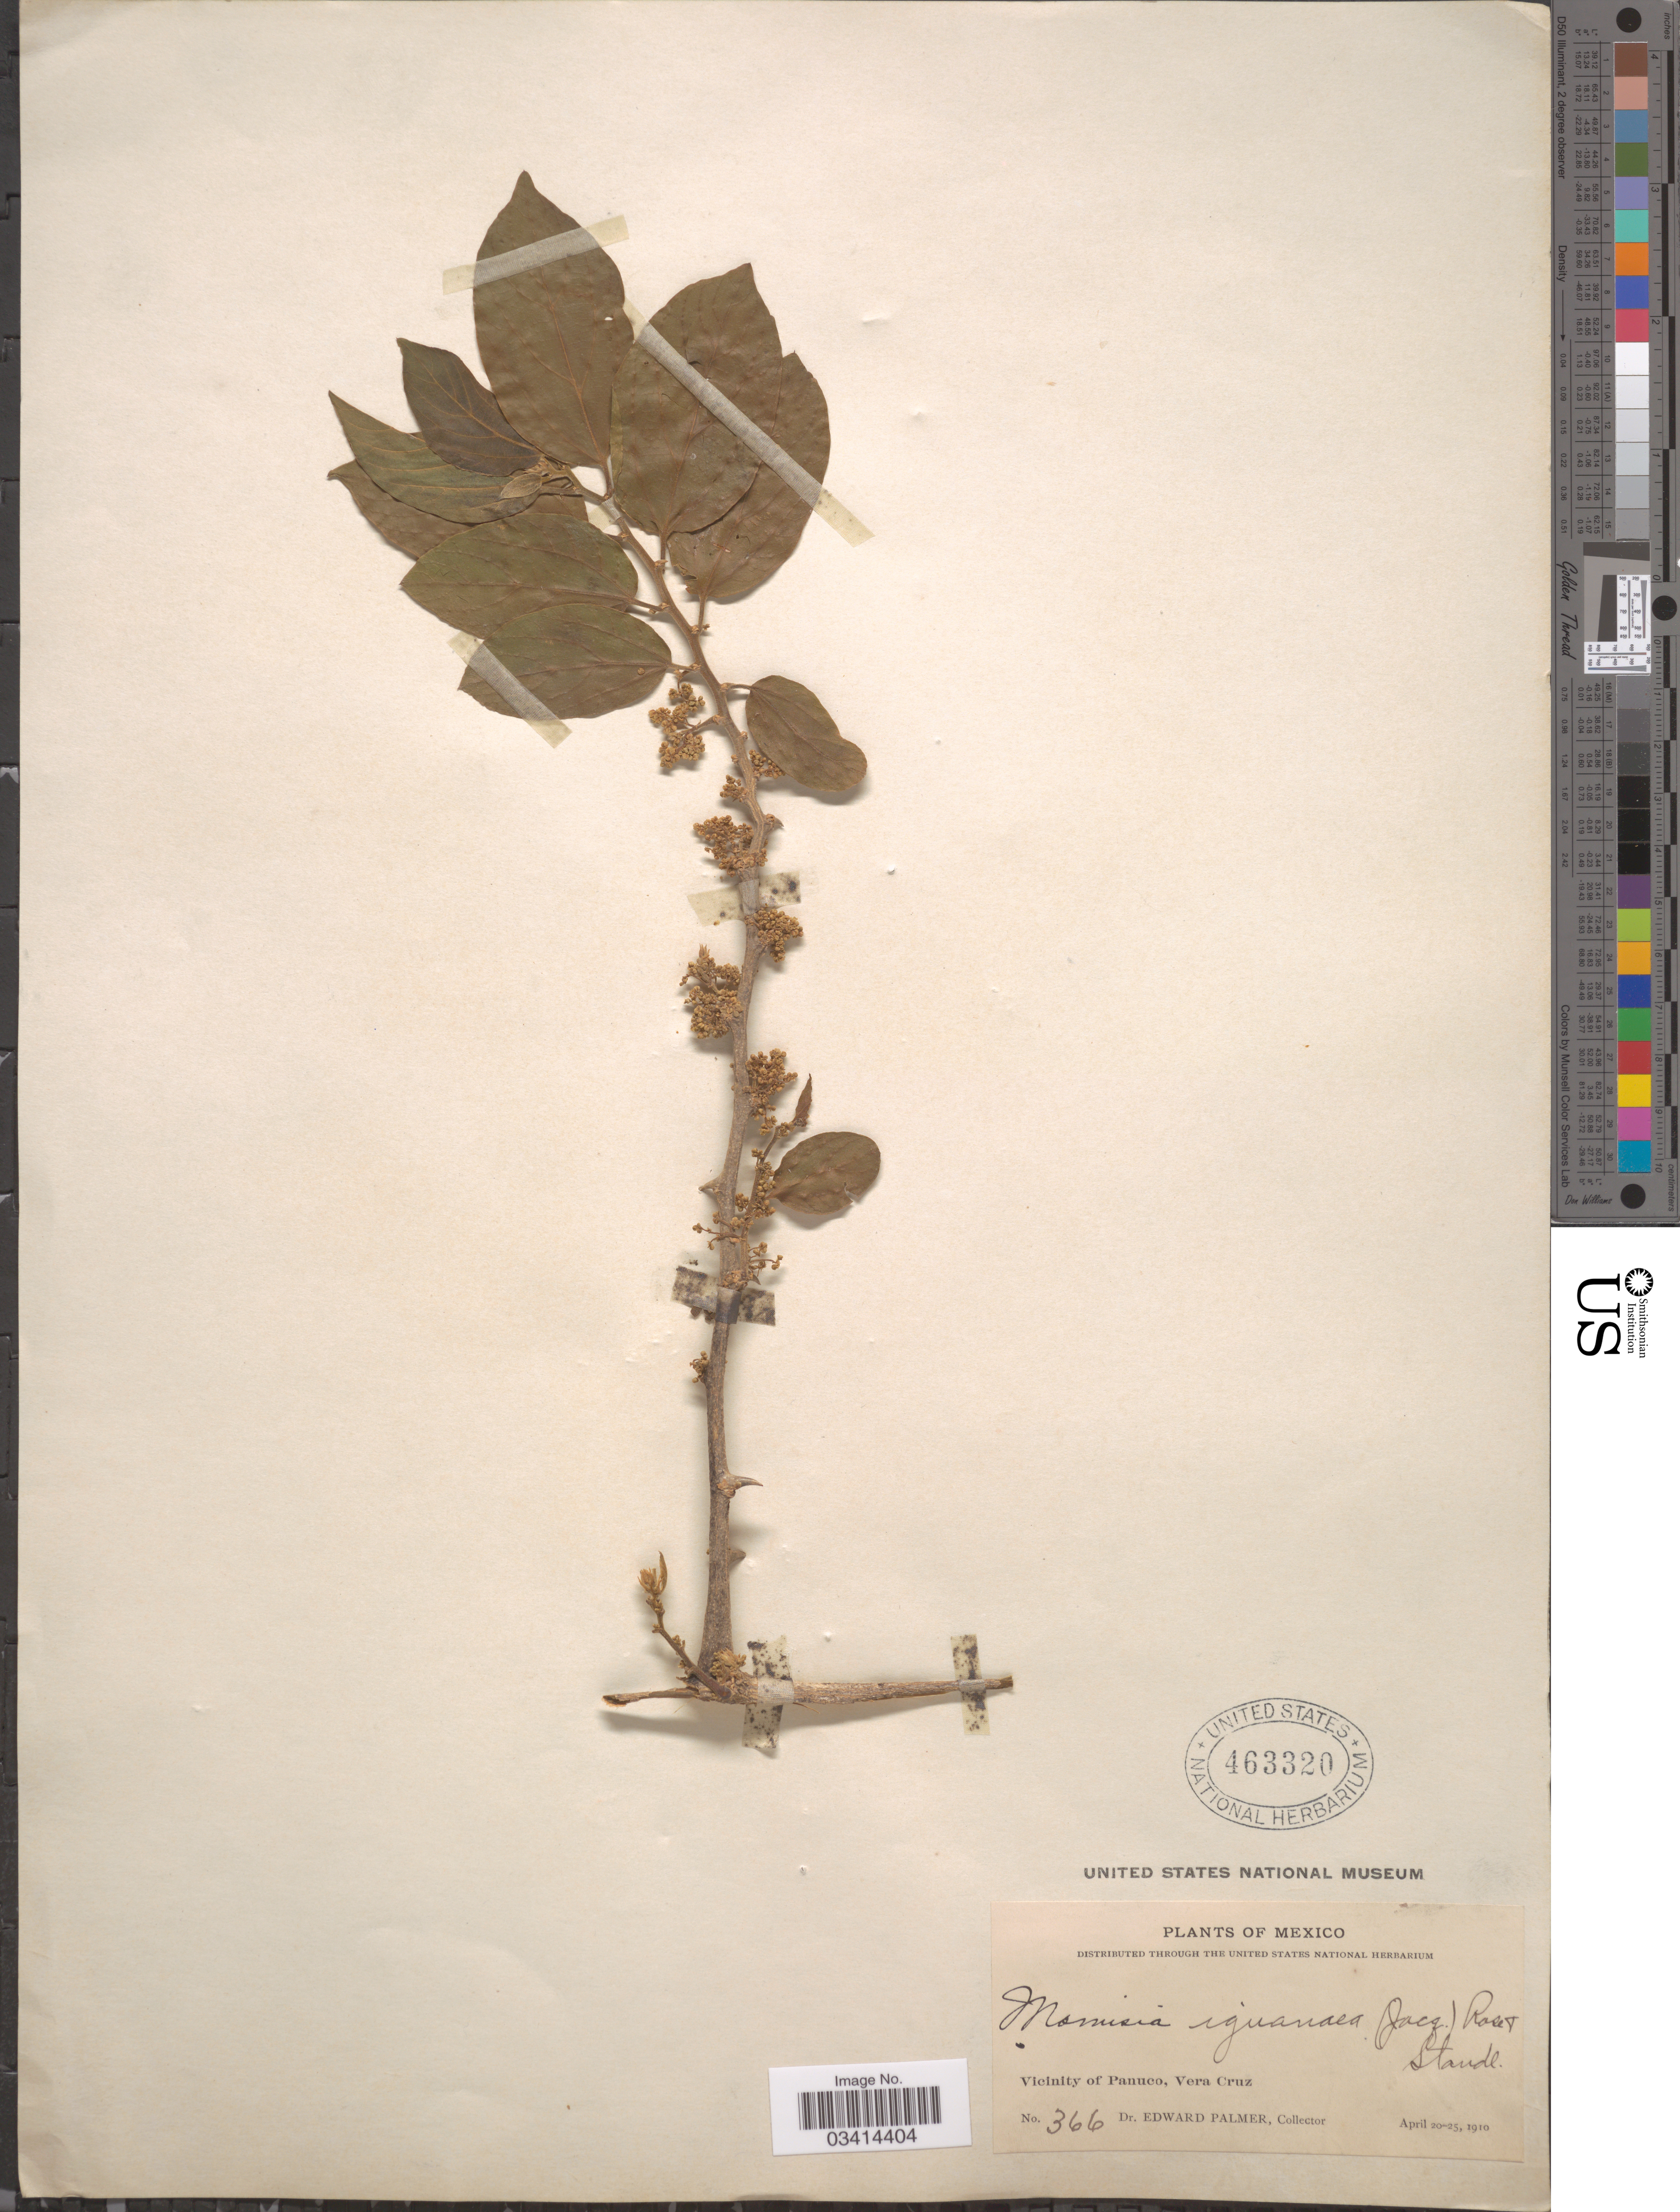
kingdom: Plantae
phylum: Tracheophyta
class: Magnoliopsida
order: Rosales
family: Cannabaceae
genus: Celtis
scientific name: Celtis iguanaea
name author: (Jacq.) Sarg.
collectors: E. Palmer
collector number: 366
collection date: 1910-04-20/1910-04-25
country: Mexico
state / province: Veracruz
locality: Vicinity of Panuco, Vera Cruz.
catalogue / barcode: US 463320